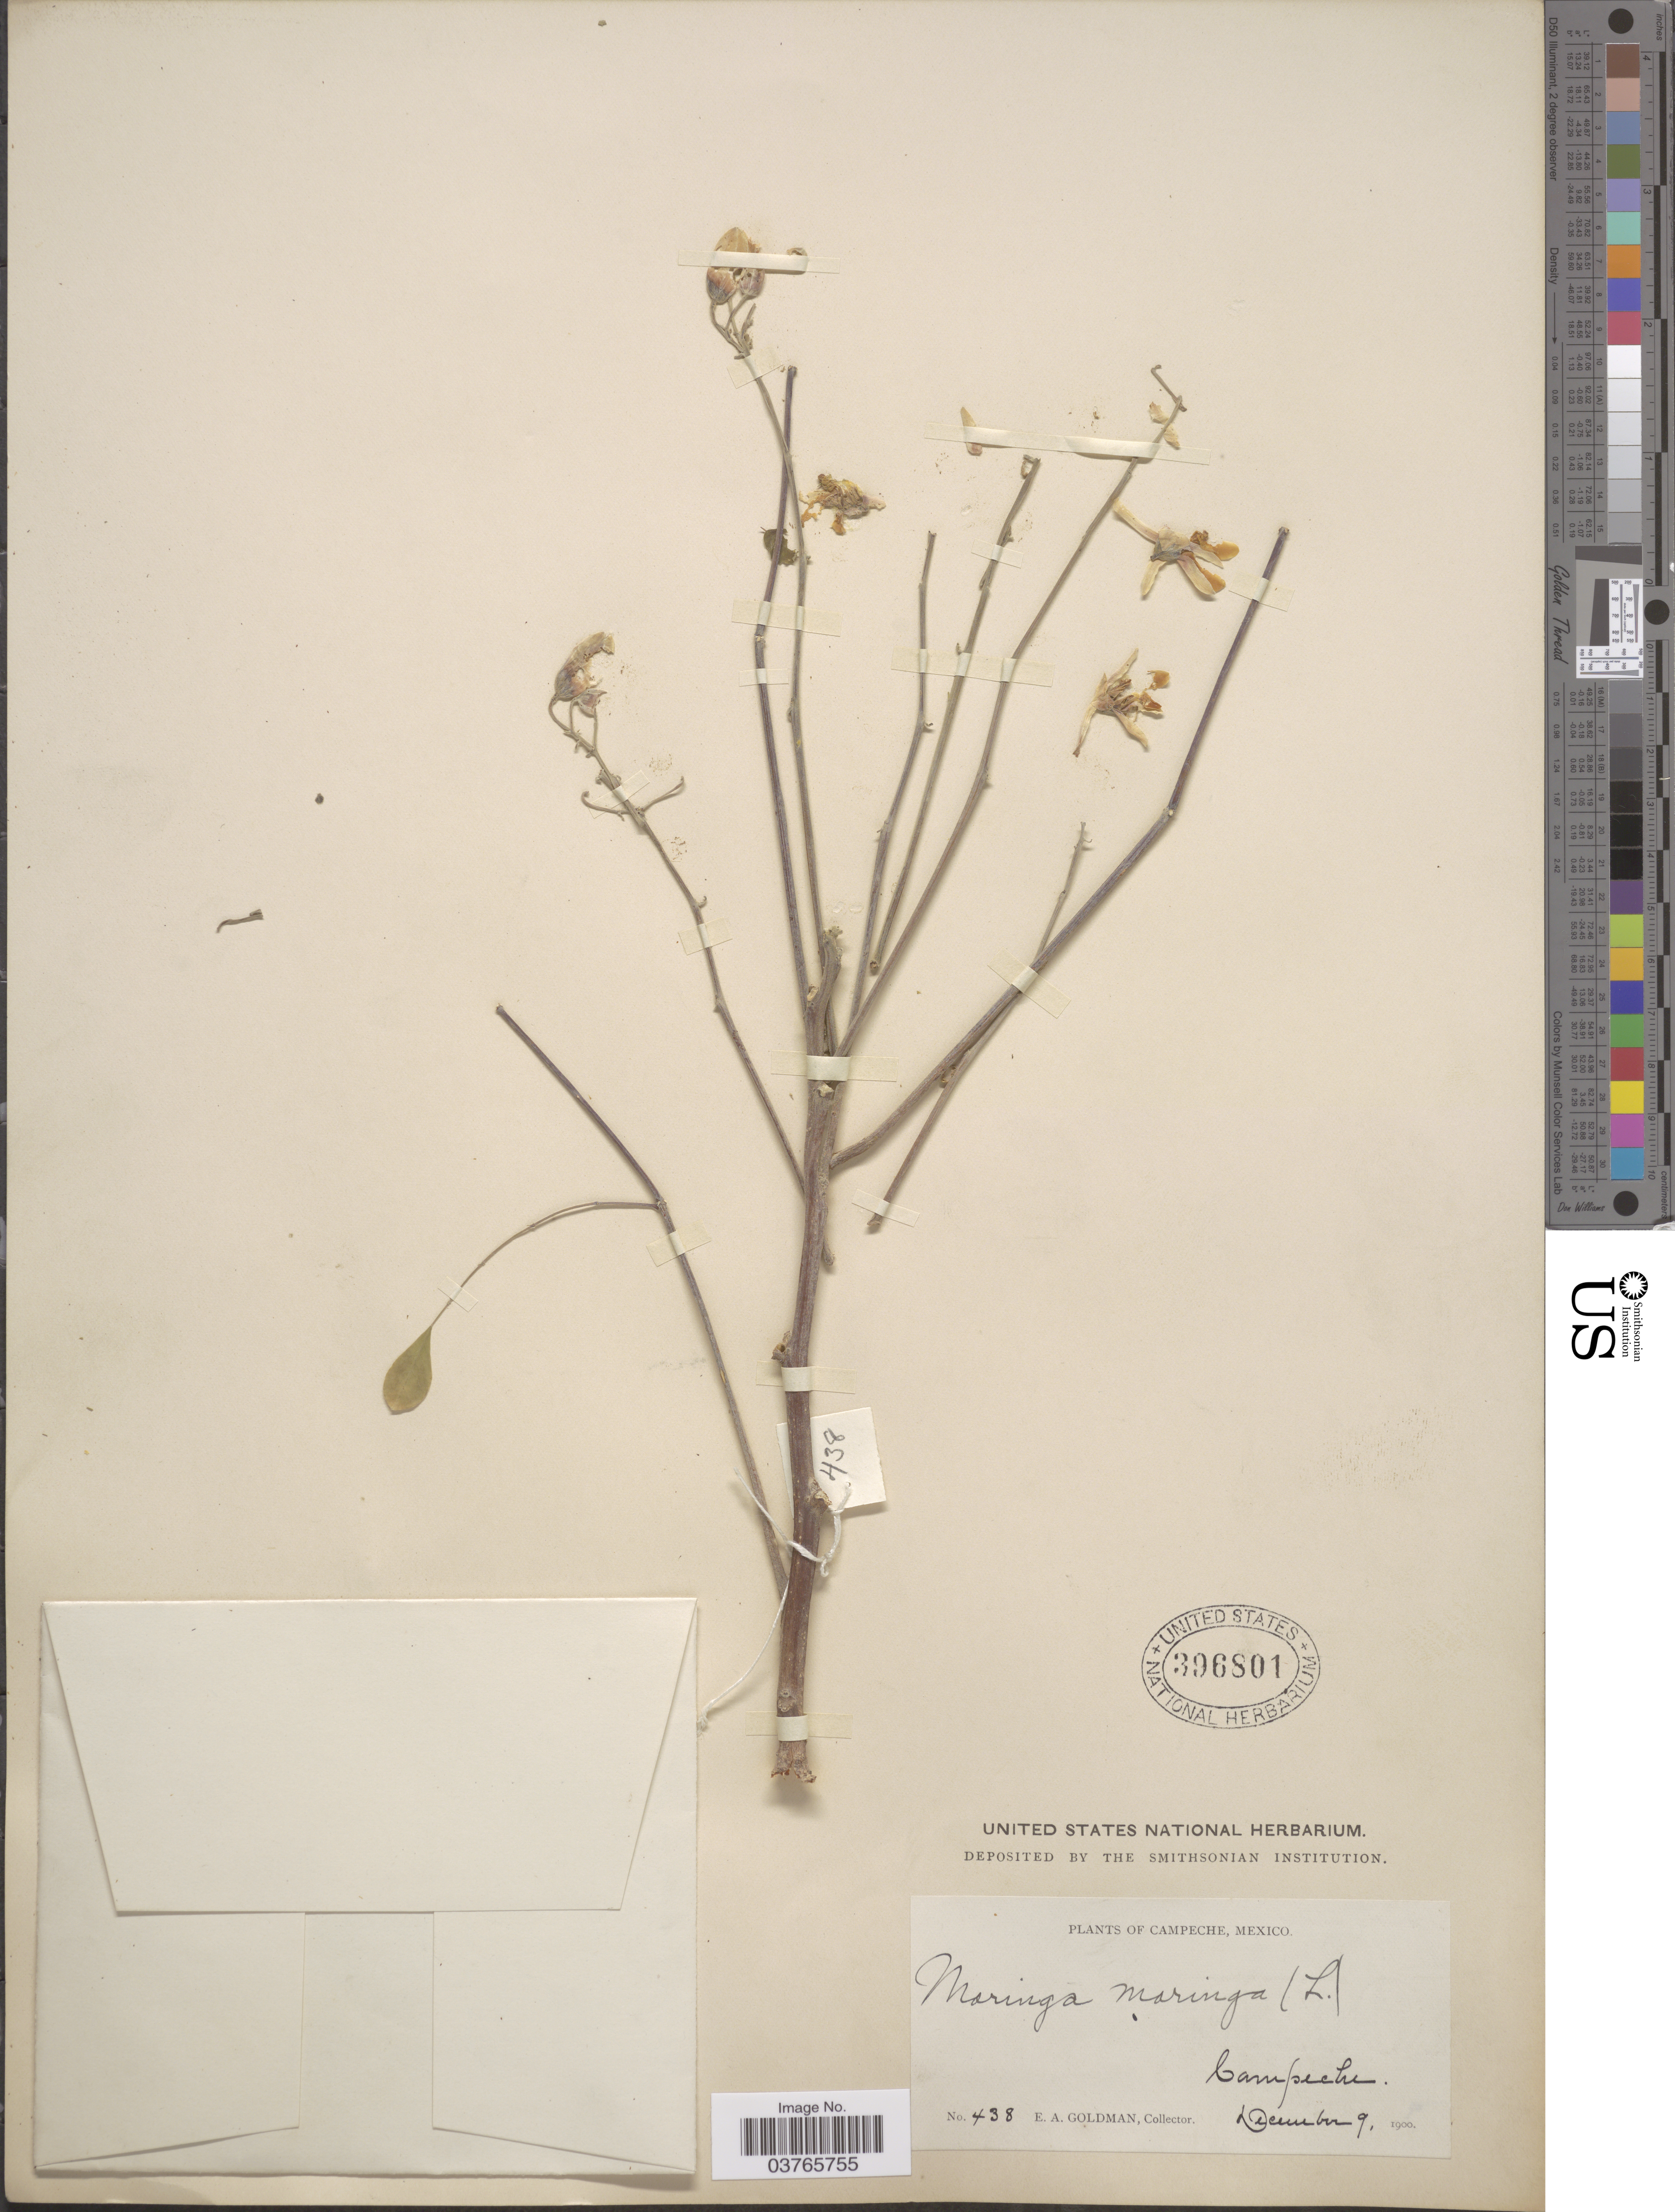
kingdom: Plantae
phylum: Tracheophyta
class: Magnoliopsida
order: Brassicales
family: Moringaceae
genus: Moringa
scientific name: Moringa oleifera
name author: Lam.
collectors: E. A. Goldman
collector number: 438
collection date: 1900-12-09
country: Mexico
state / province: Campeche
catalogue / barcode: US 396801